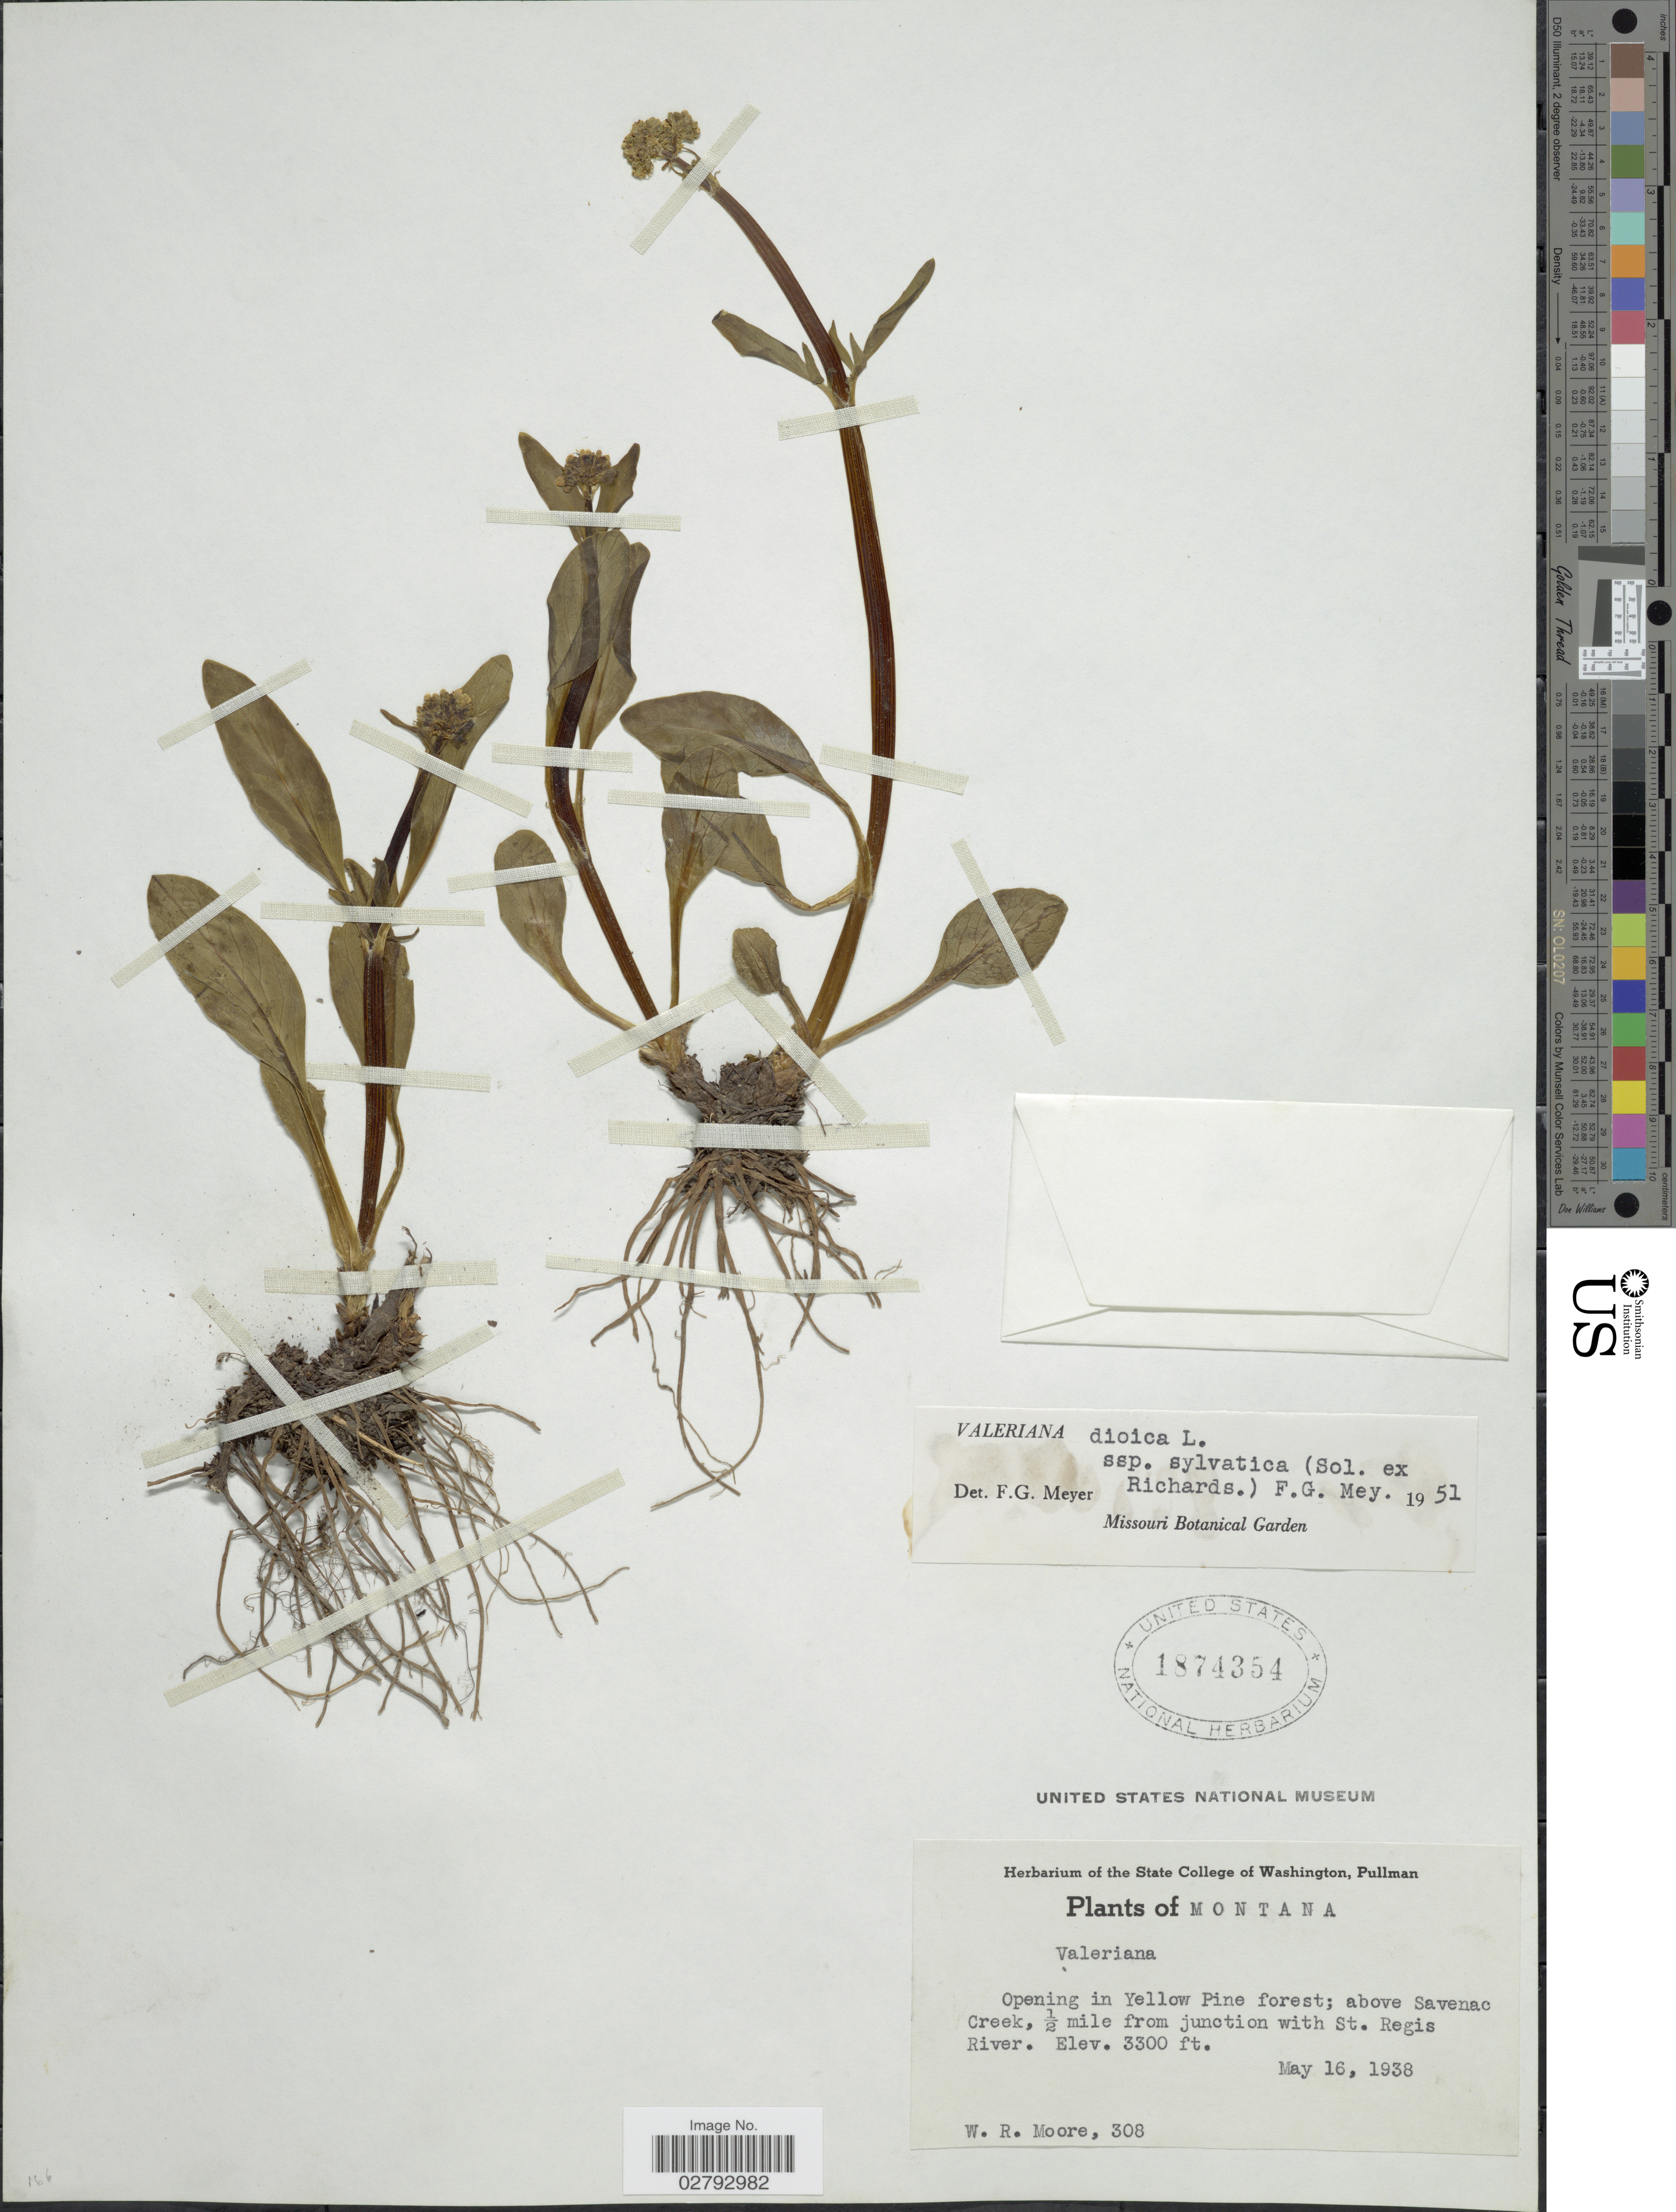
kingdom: Plantae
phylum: Tracheophyta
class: Magnoliopsida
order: Dipsacales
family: Caprifoliaceae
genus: Valeriana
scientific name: Valeriana dioica subsp. sylvatica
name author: (Sol. ex Richardson) F.G. Mey.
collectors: W. Moore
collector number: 308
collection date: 1938-05-16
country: United States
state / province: Montana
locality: Opening in Yellow Pine forest; above Savenac Creek, ½ mile from junction with St. Regis River.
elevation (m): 1006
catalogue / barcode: US 1874354